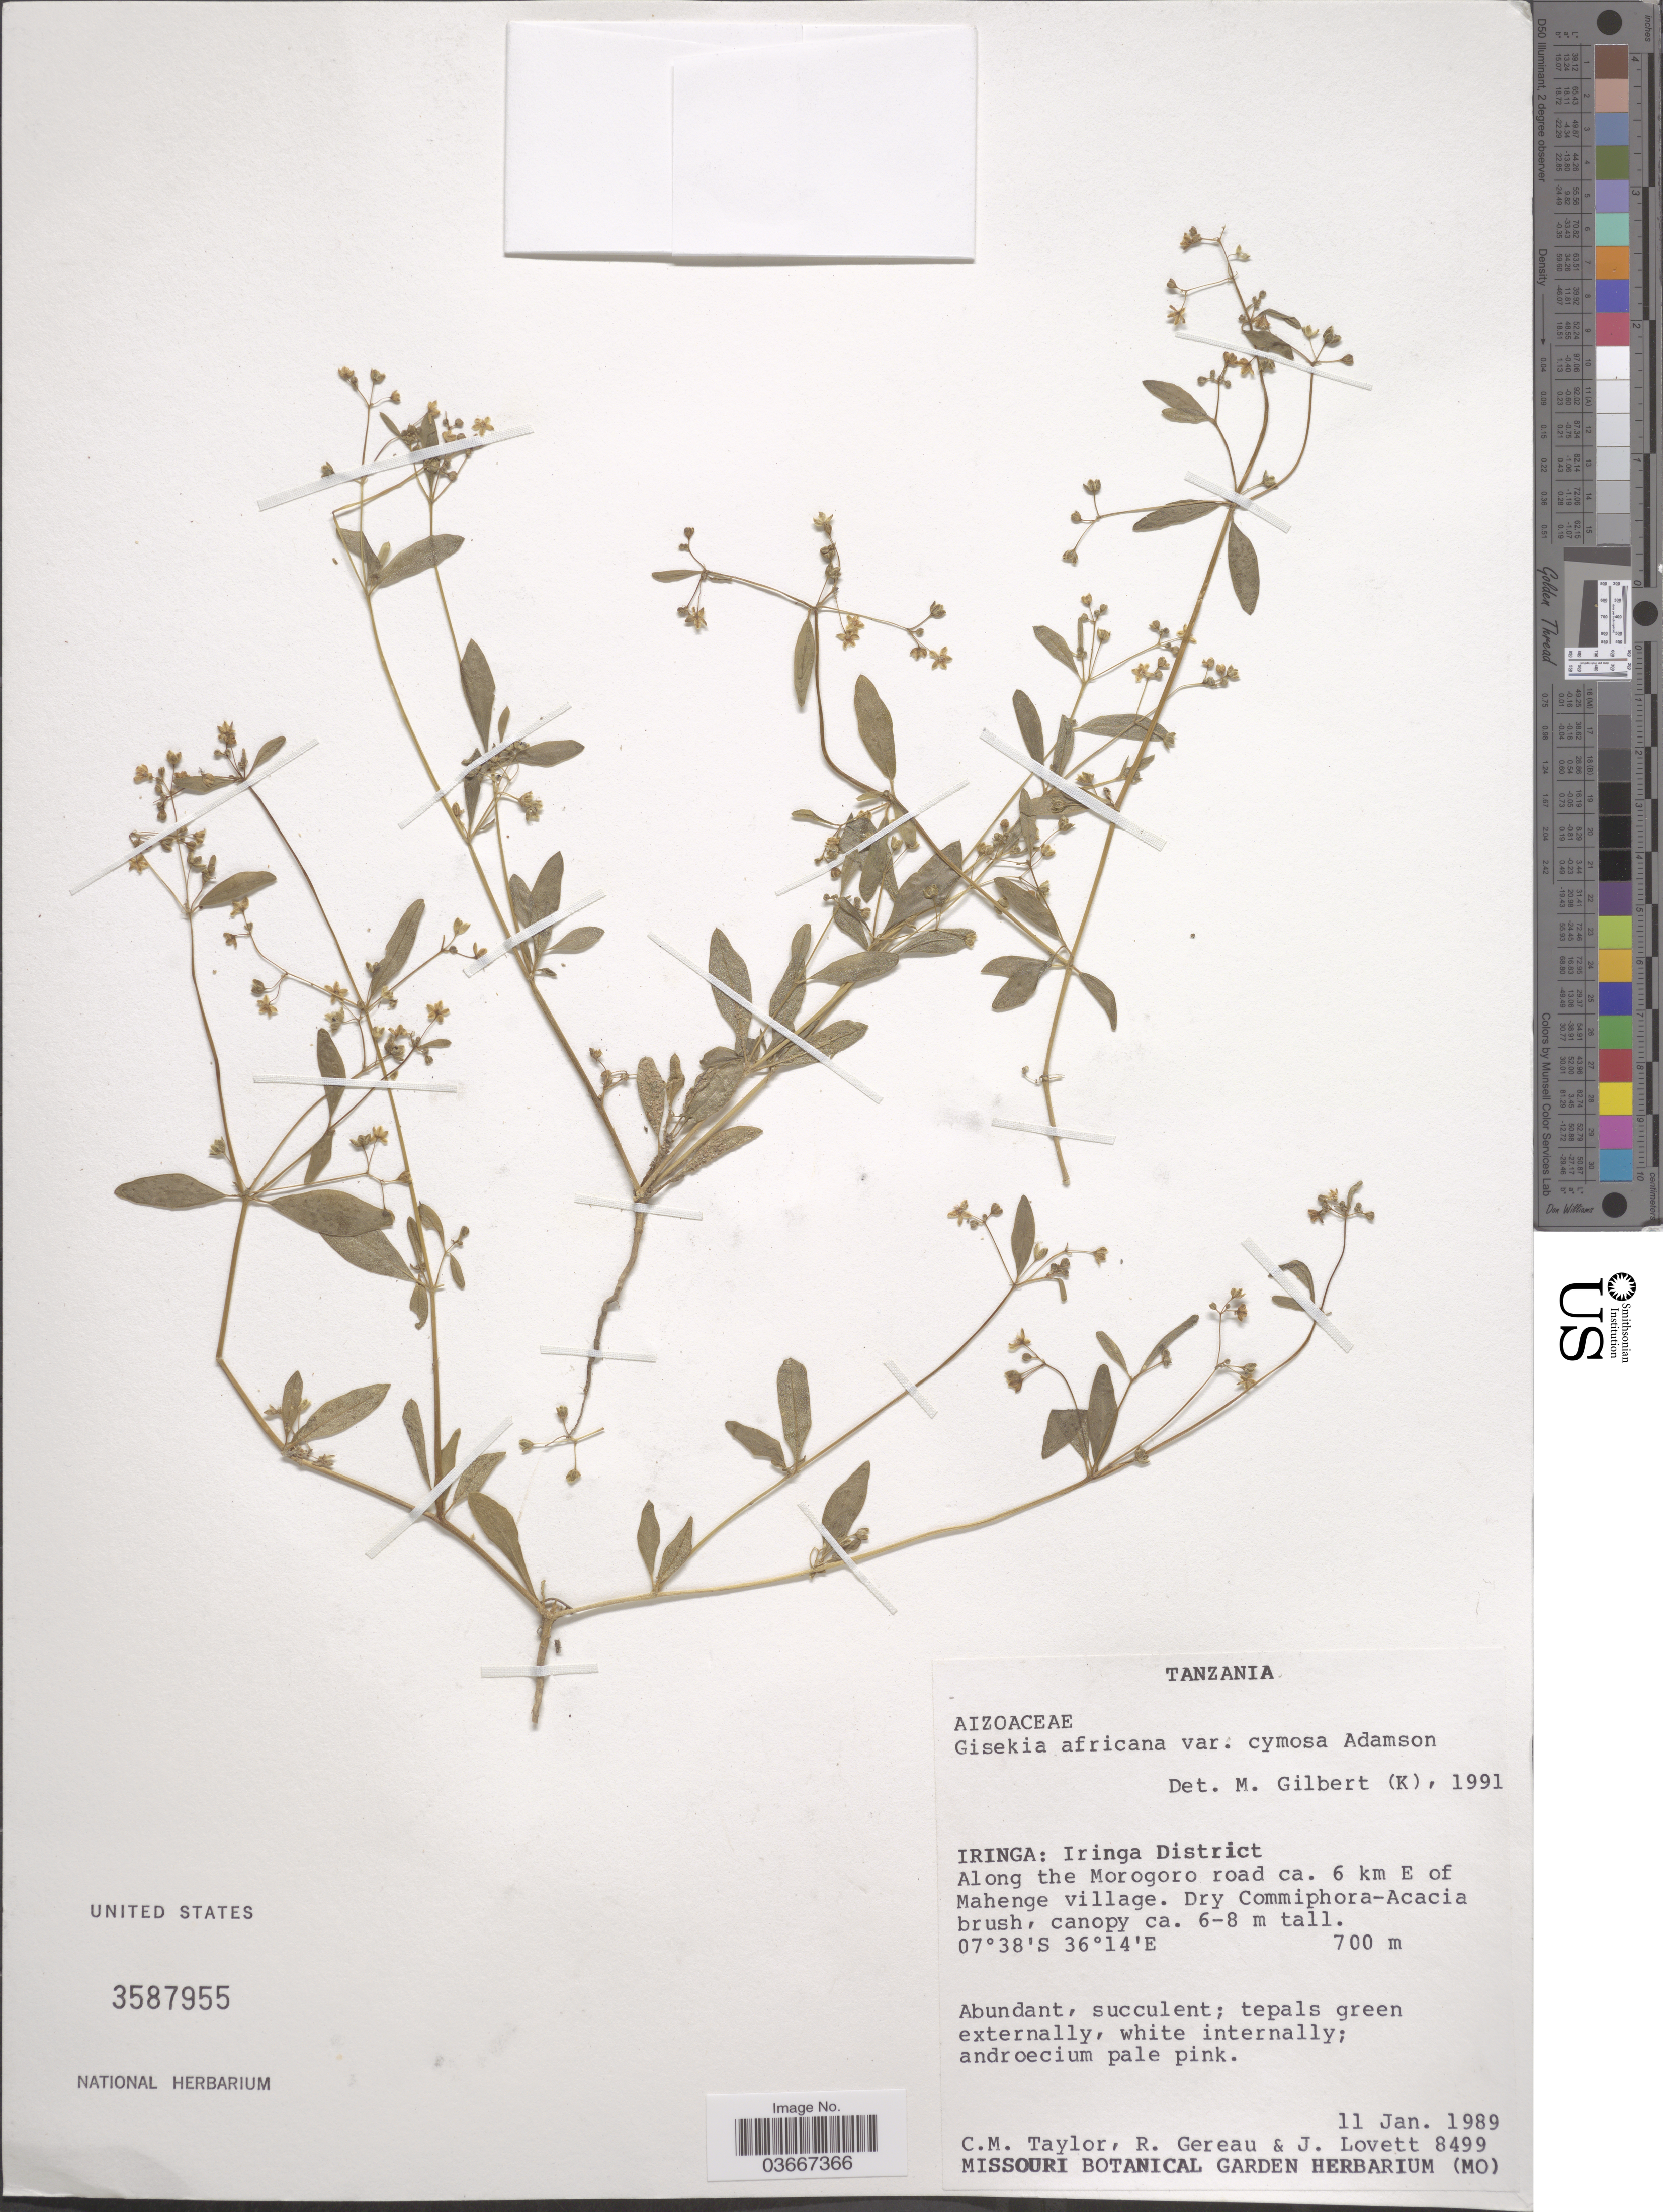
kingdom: Plantae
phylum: Tracheophyta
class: Magnoliopsida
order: Caryophyllales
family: Gisekiaceae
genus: Gisekia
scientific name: Gisekia africana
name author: Kuntze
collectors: C. M. Taylor, R. Gereau & J. Lovett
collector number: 8499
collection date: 1989-01-11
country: Tanzania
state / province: Iringa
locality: Iringa District. Along the Morogoro road ca. 6 km E of Mahenge village.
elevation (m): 700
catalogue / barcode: US 3587955